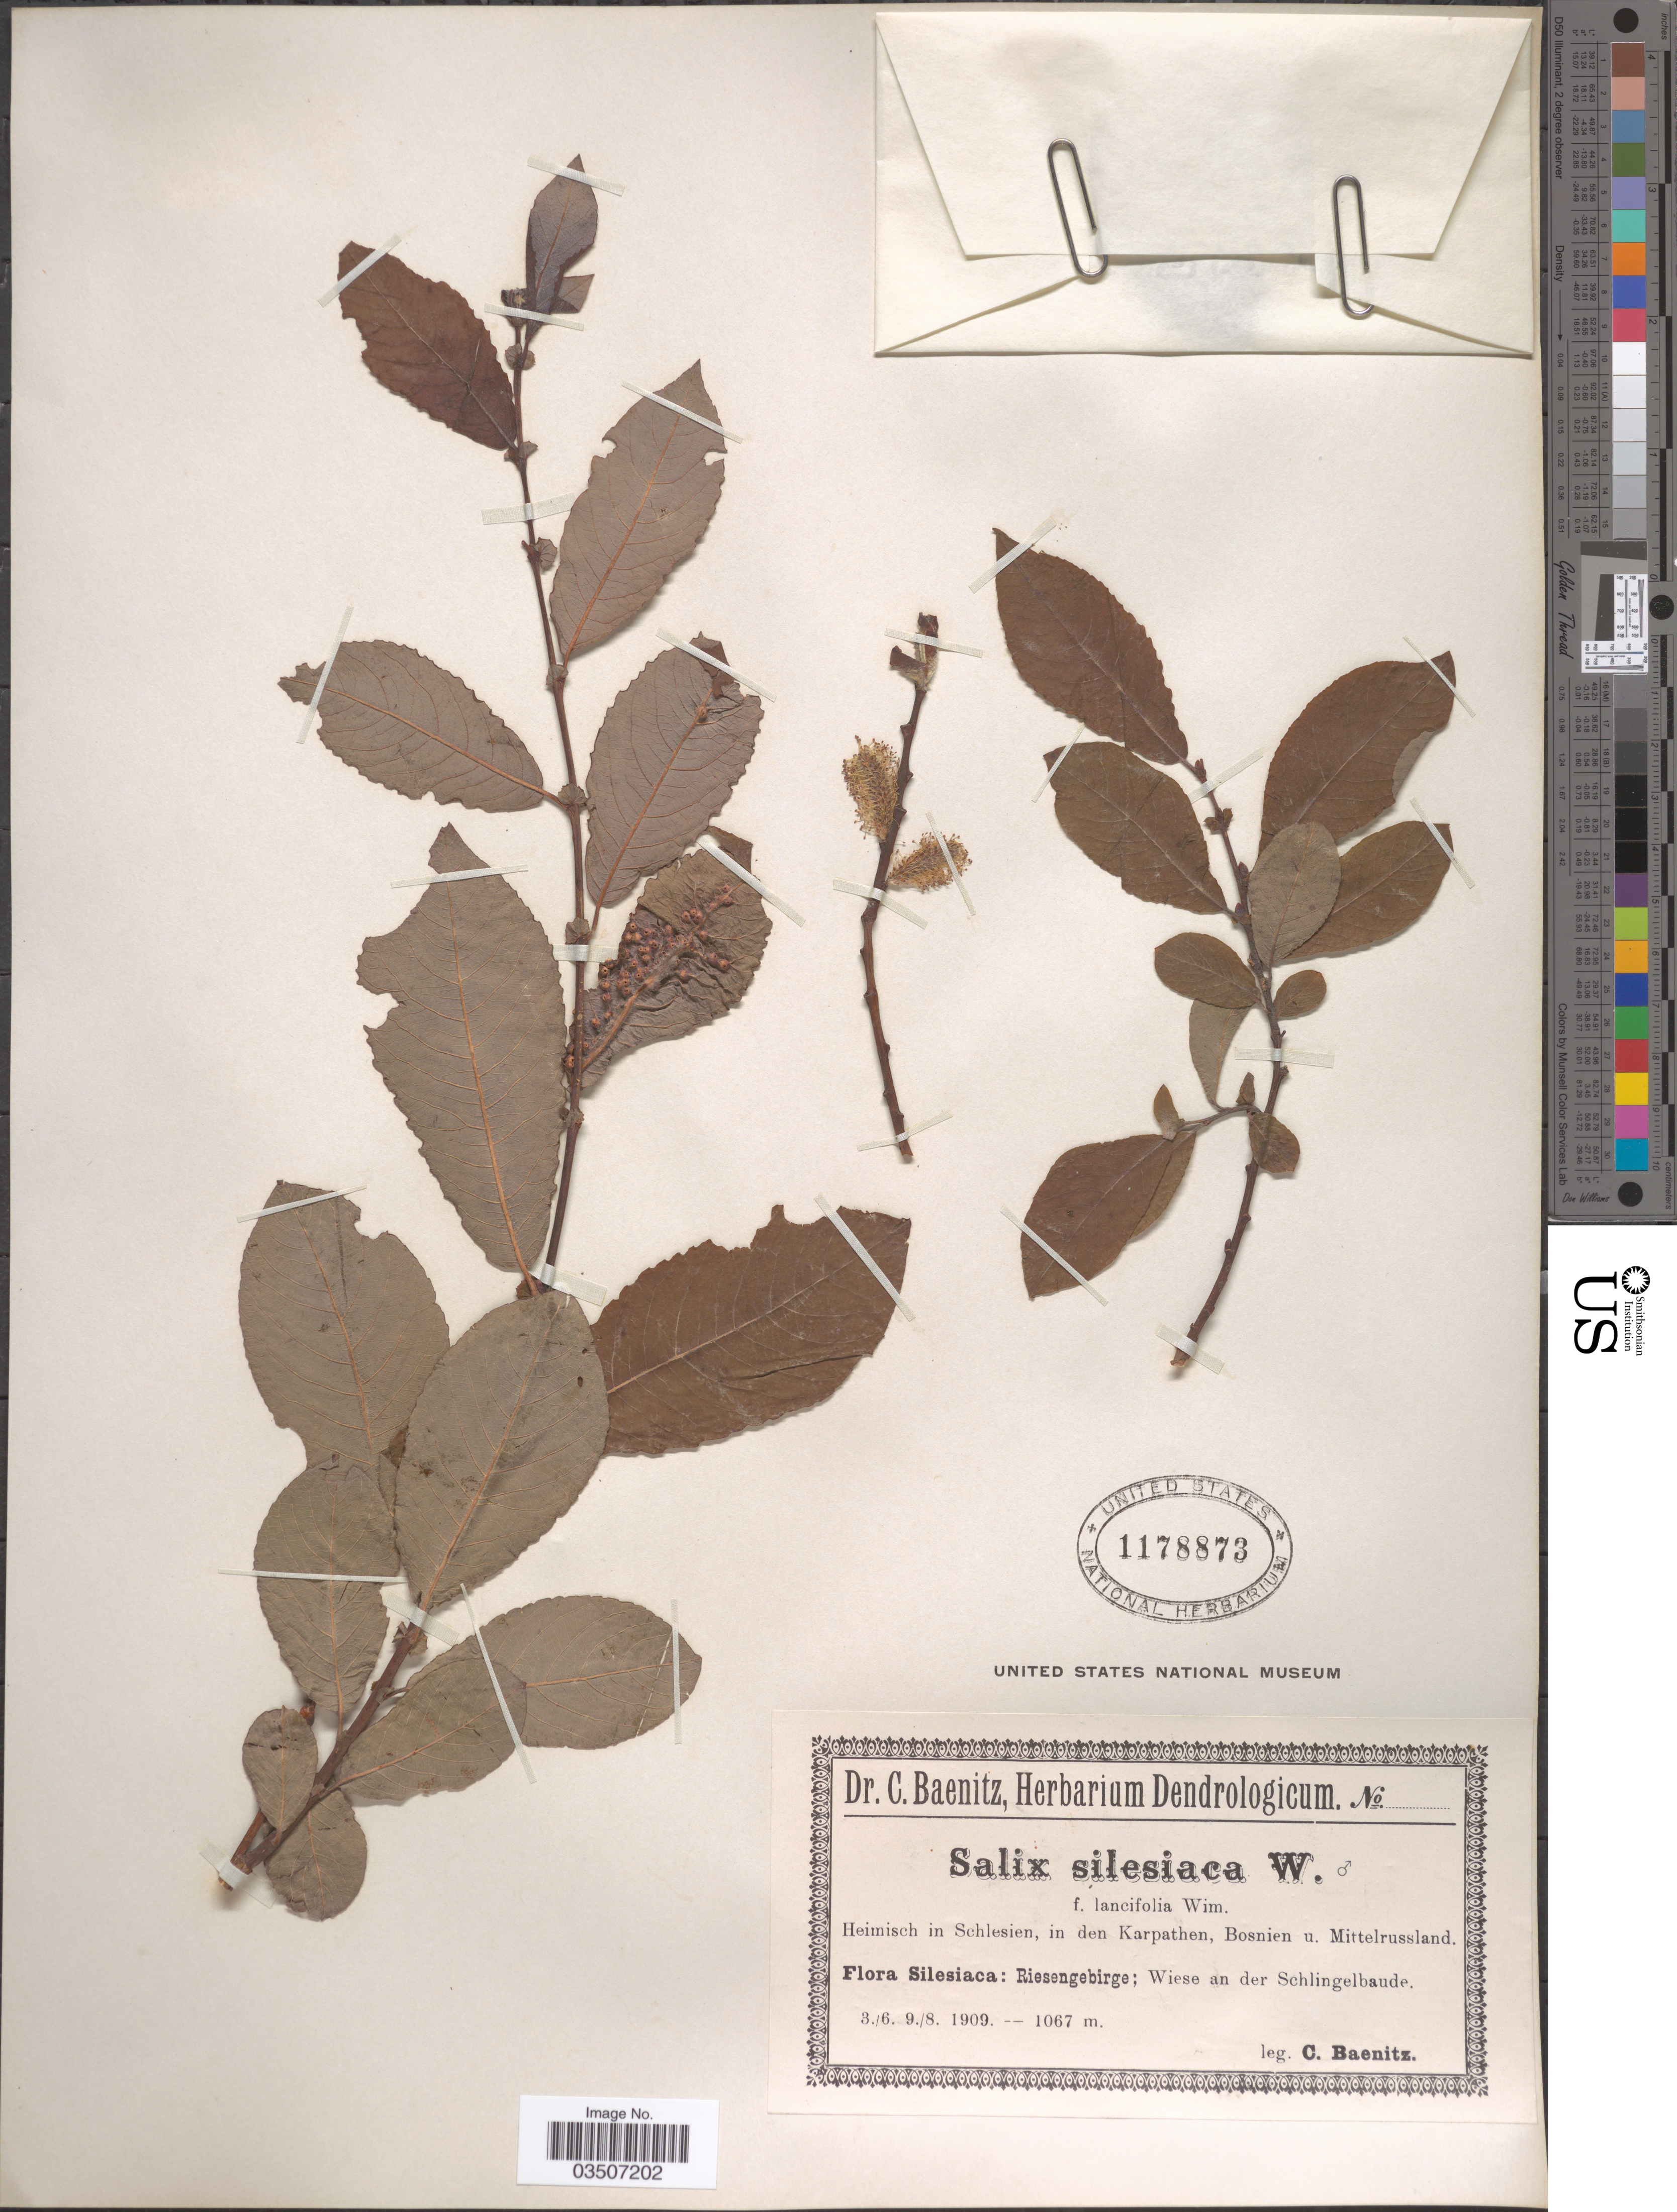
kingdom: Plantae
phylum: Tracheophyta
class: Magnoliopsida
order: Malpighiales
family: Salicaceae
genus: Salix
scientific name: Salix silesiaca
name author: Willd.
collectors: C. G. Baenitz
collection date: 1909-06-03/1909-08-09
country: Poland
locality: Silesiaca: Riesengebirge; Wiese an der Schlingelbaude.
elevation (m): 1067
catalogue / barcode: US 1178873